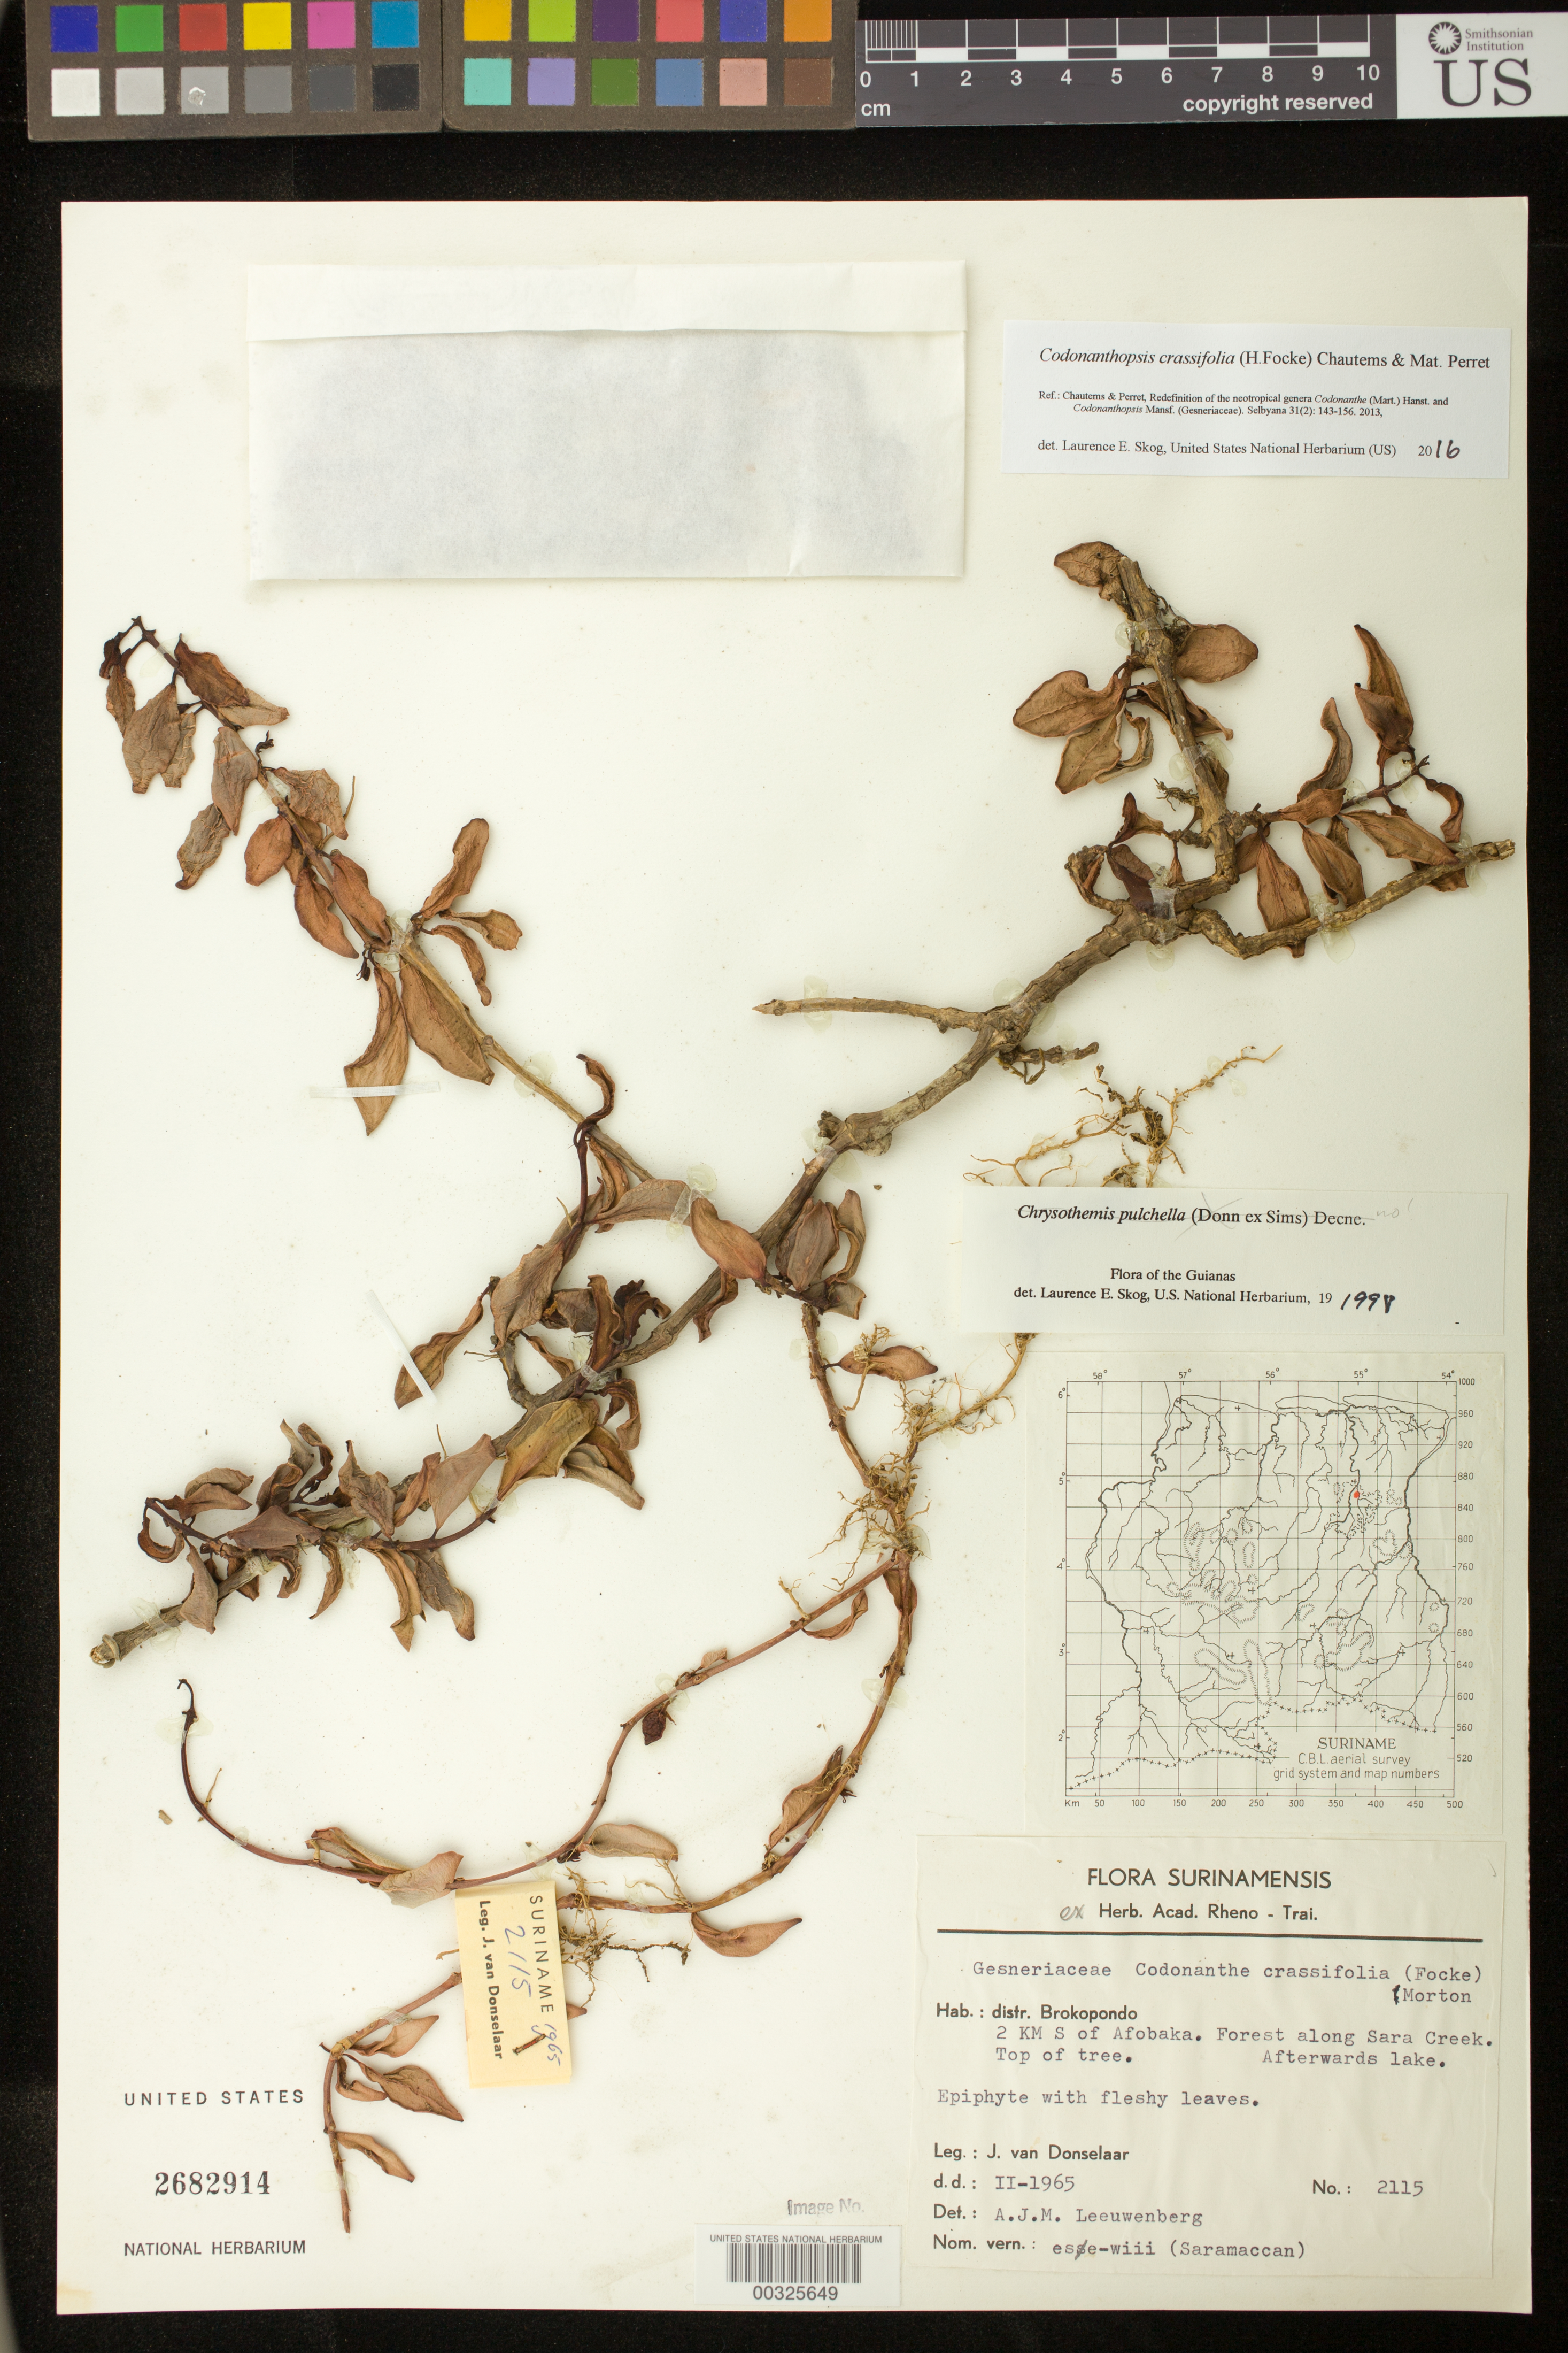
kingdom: Plantae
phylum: Tracheophyta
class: Magnoliopsida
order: Lamiales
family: Gesneriaceae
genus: Codonanthopsis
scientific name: Codonanthopsis crassifolia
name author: (H. Focke) Chautems & Mat.Perret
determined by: Skog, Laurence E.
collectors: J. Donselaar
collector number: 2115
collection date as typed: Feb 1965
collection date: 1965-02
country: Suriname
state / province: Brokopondo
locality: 2 km S of Afobaka, forest along Sara Creek, Afterwards lake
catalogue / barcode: US 2682914